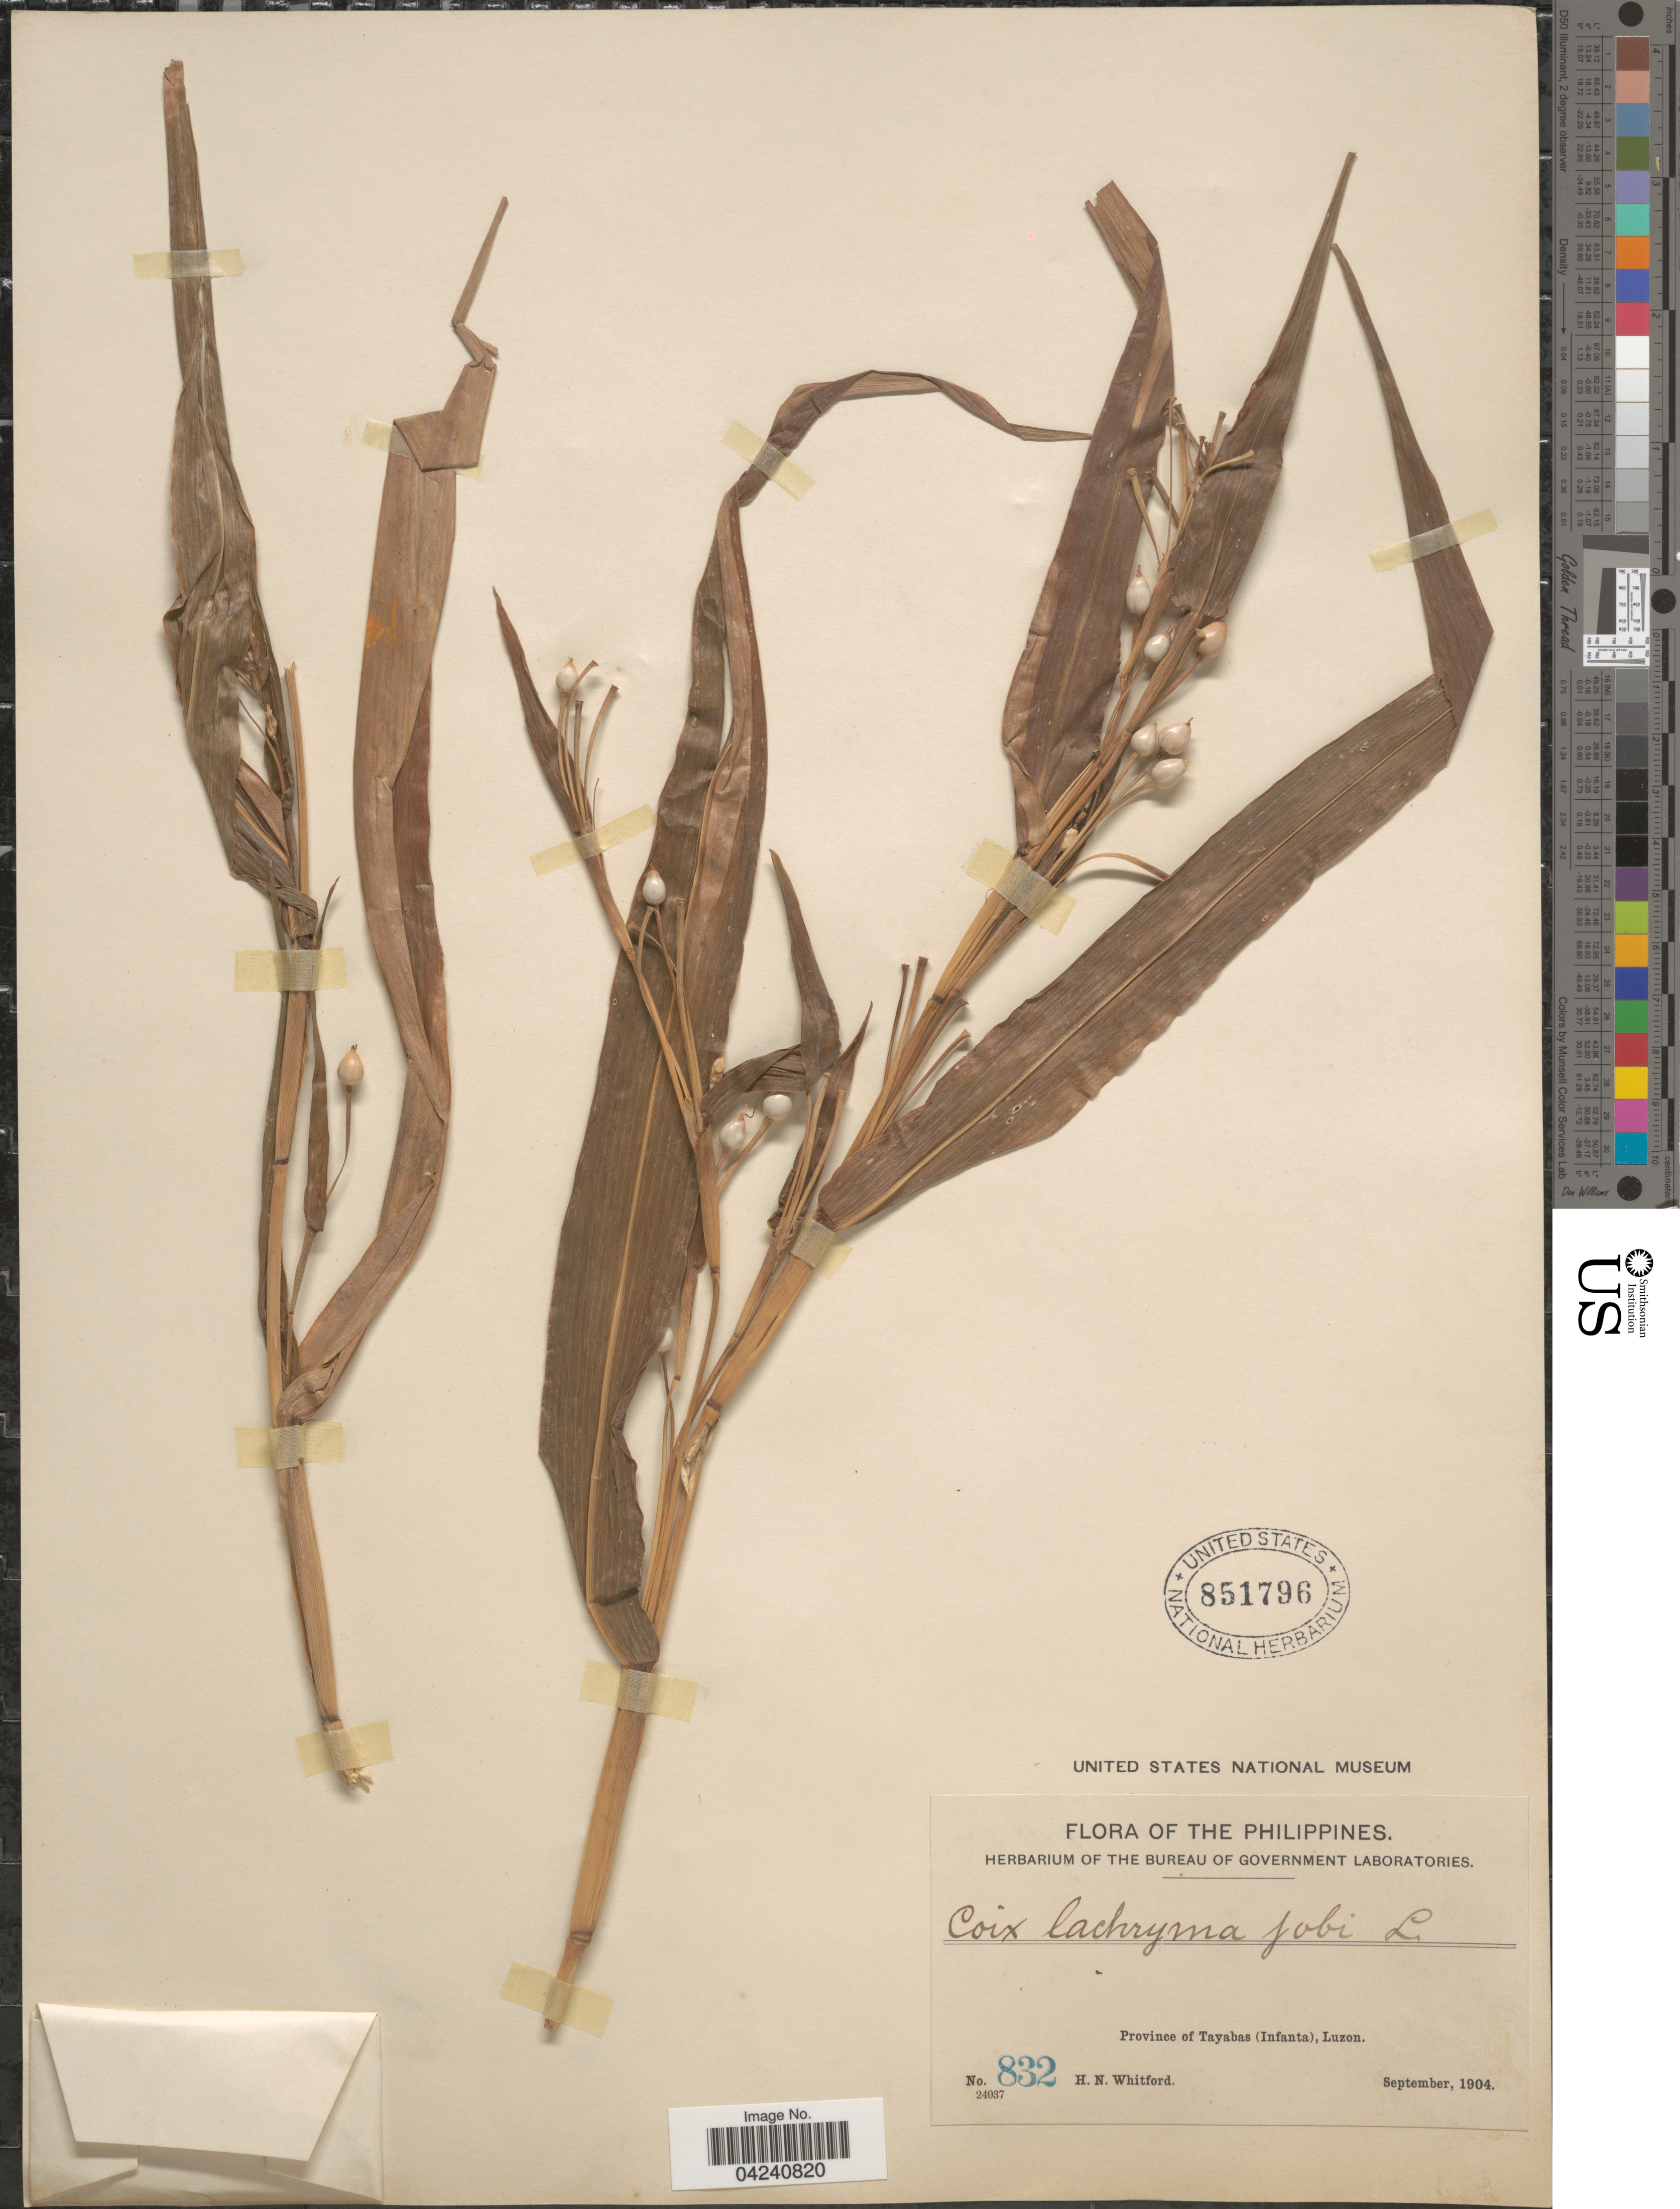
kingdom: Plantae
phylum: Tracheophyta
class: Liliopsida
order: Poales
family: Poaceae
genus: Coix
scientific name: Coix lacryma-jobi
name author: L.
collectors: H. N. Whitford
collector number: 832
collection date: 1904-09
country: Philippines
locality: Province of Tayabas (Infanta), Luzon.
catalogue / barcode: US 851796